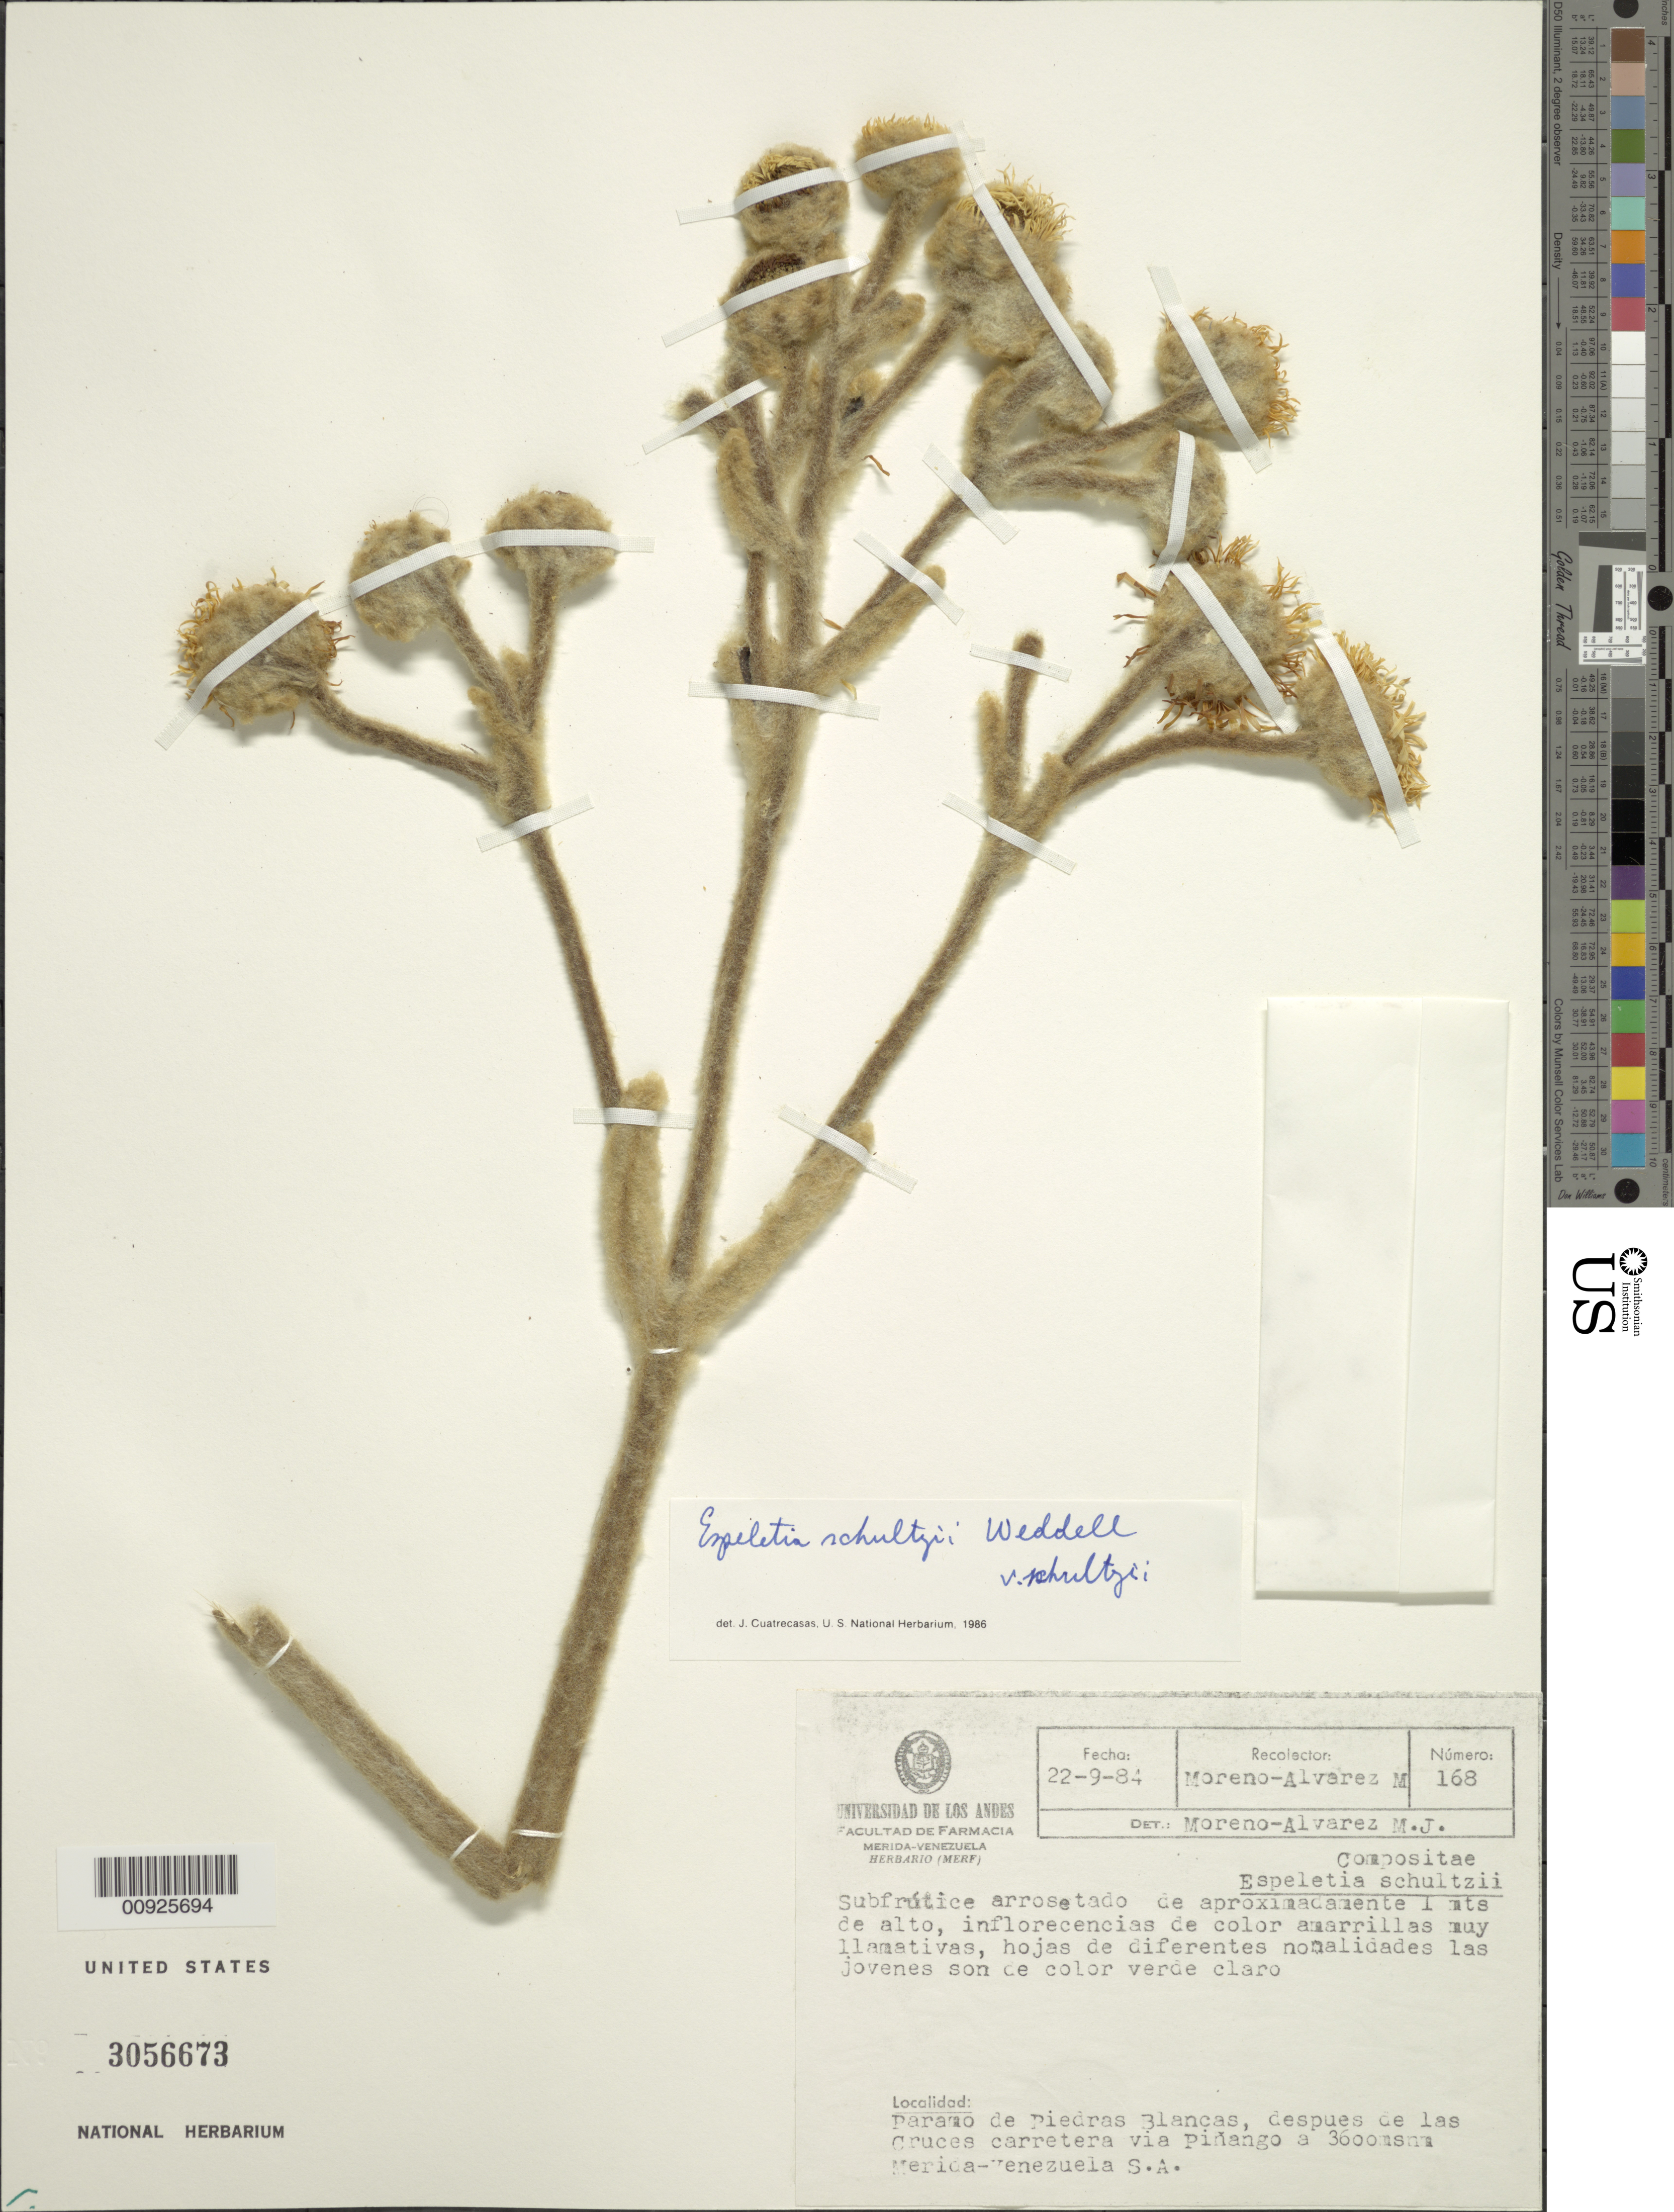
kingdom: Plantae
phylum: Tracheophyta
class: Magnoliopsida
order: Asterales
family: Asteraceae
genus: Espeletia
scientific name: Espeletia schultzii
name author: Wedd.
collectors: M. Moreno-Alvarez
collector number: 168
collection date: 1984-09-22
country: Venezuela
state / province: Mérida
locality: P. de Piedras Blancas. Páramo de Piedras Blancas, después de las Cruces, carretera vía Piñango.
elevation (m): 3600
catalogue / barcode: US 3056673